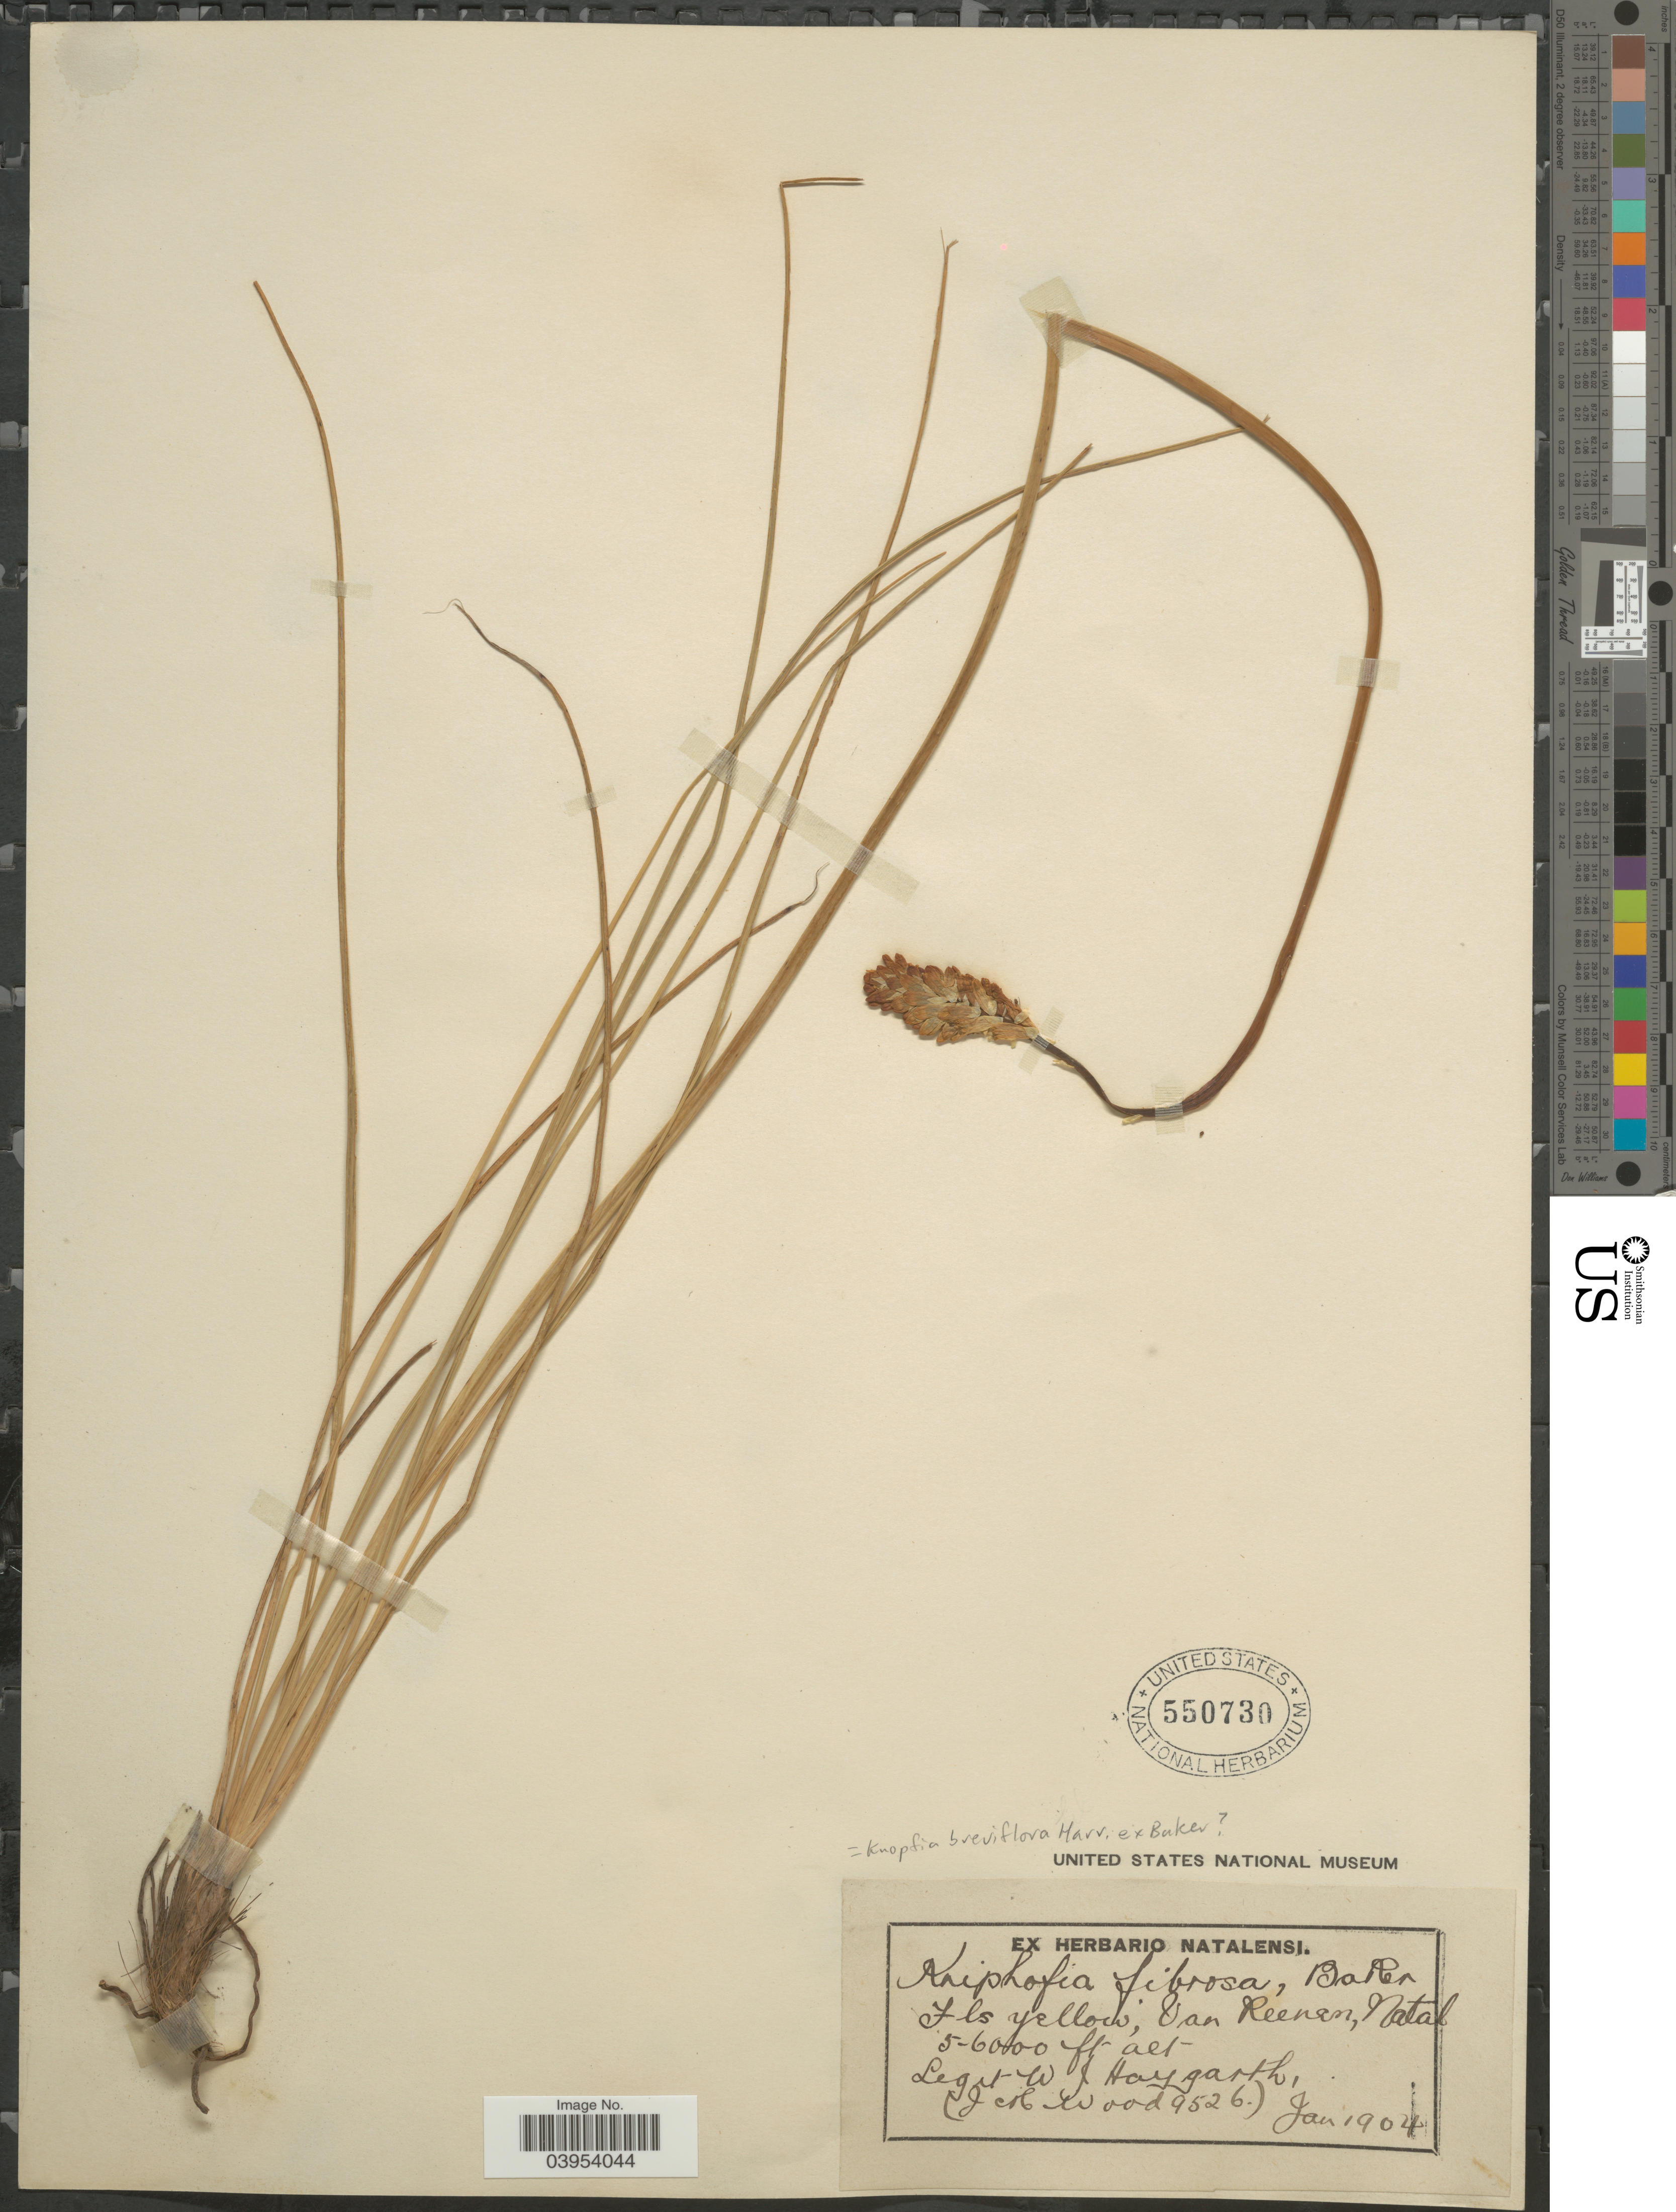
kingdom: Plantae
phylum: Tracheophyta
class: Liliopsida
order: Asparagales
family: Asphodelaceae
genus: Kniphofia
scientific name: Kniphofia breviflora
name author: Harv. ex Baker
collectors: W. Haygarth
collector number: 9526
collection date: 1904-01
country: South Africa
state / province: KwaZulu-Natal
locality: Van Reenen, Natal.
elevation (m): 1524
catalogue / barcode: US 550730